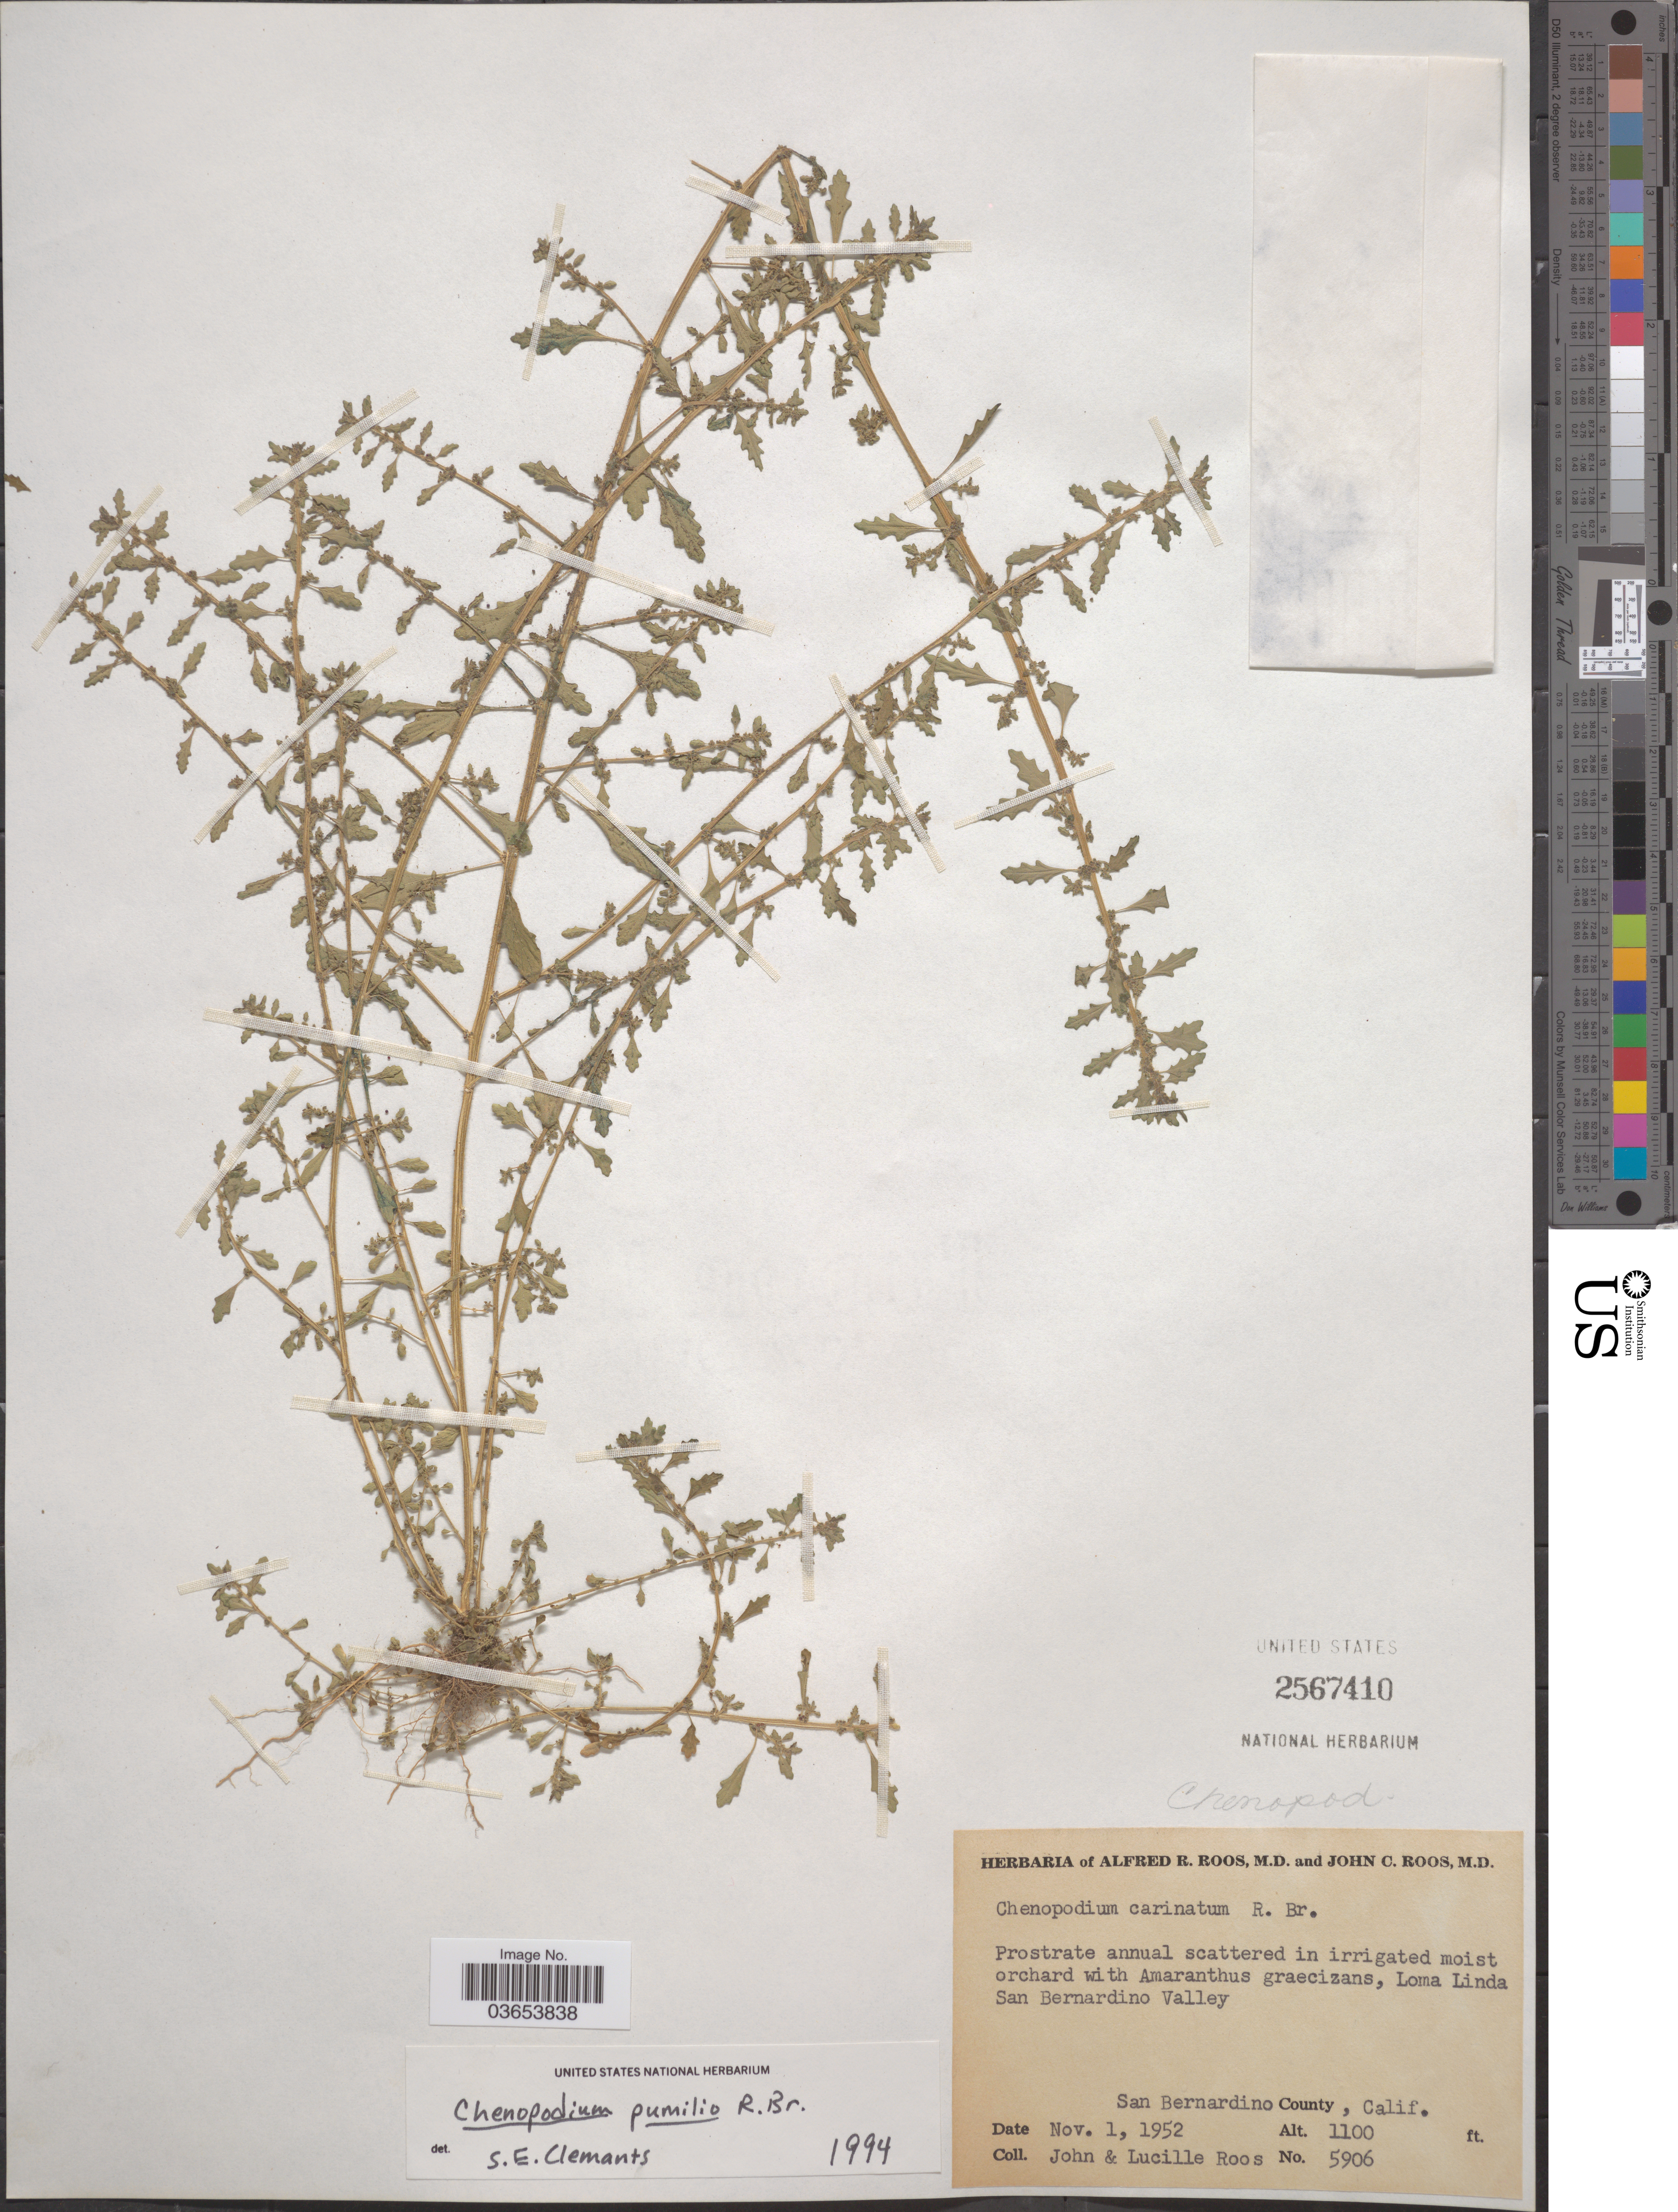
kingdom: Plantae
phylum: Tracheophyta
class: Magnoliopsida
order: Caryophyllales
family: Amaranthaceae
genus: Chenopodium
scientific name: Chenopodium pumilio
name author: R. Br.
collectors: J. C. Roos & L. Roos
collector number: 5906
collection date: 1952-11-01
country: United States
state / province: California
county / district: San Bernardino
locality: Loma Linda San Bernardino Valley. San Bernardino County.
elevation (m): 335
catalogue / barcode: US 2567410